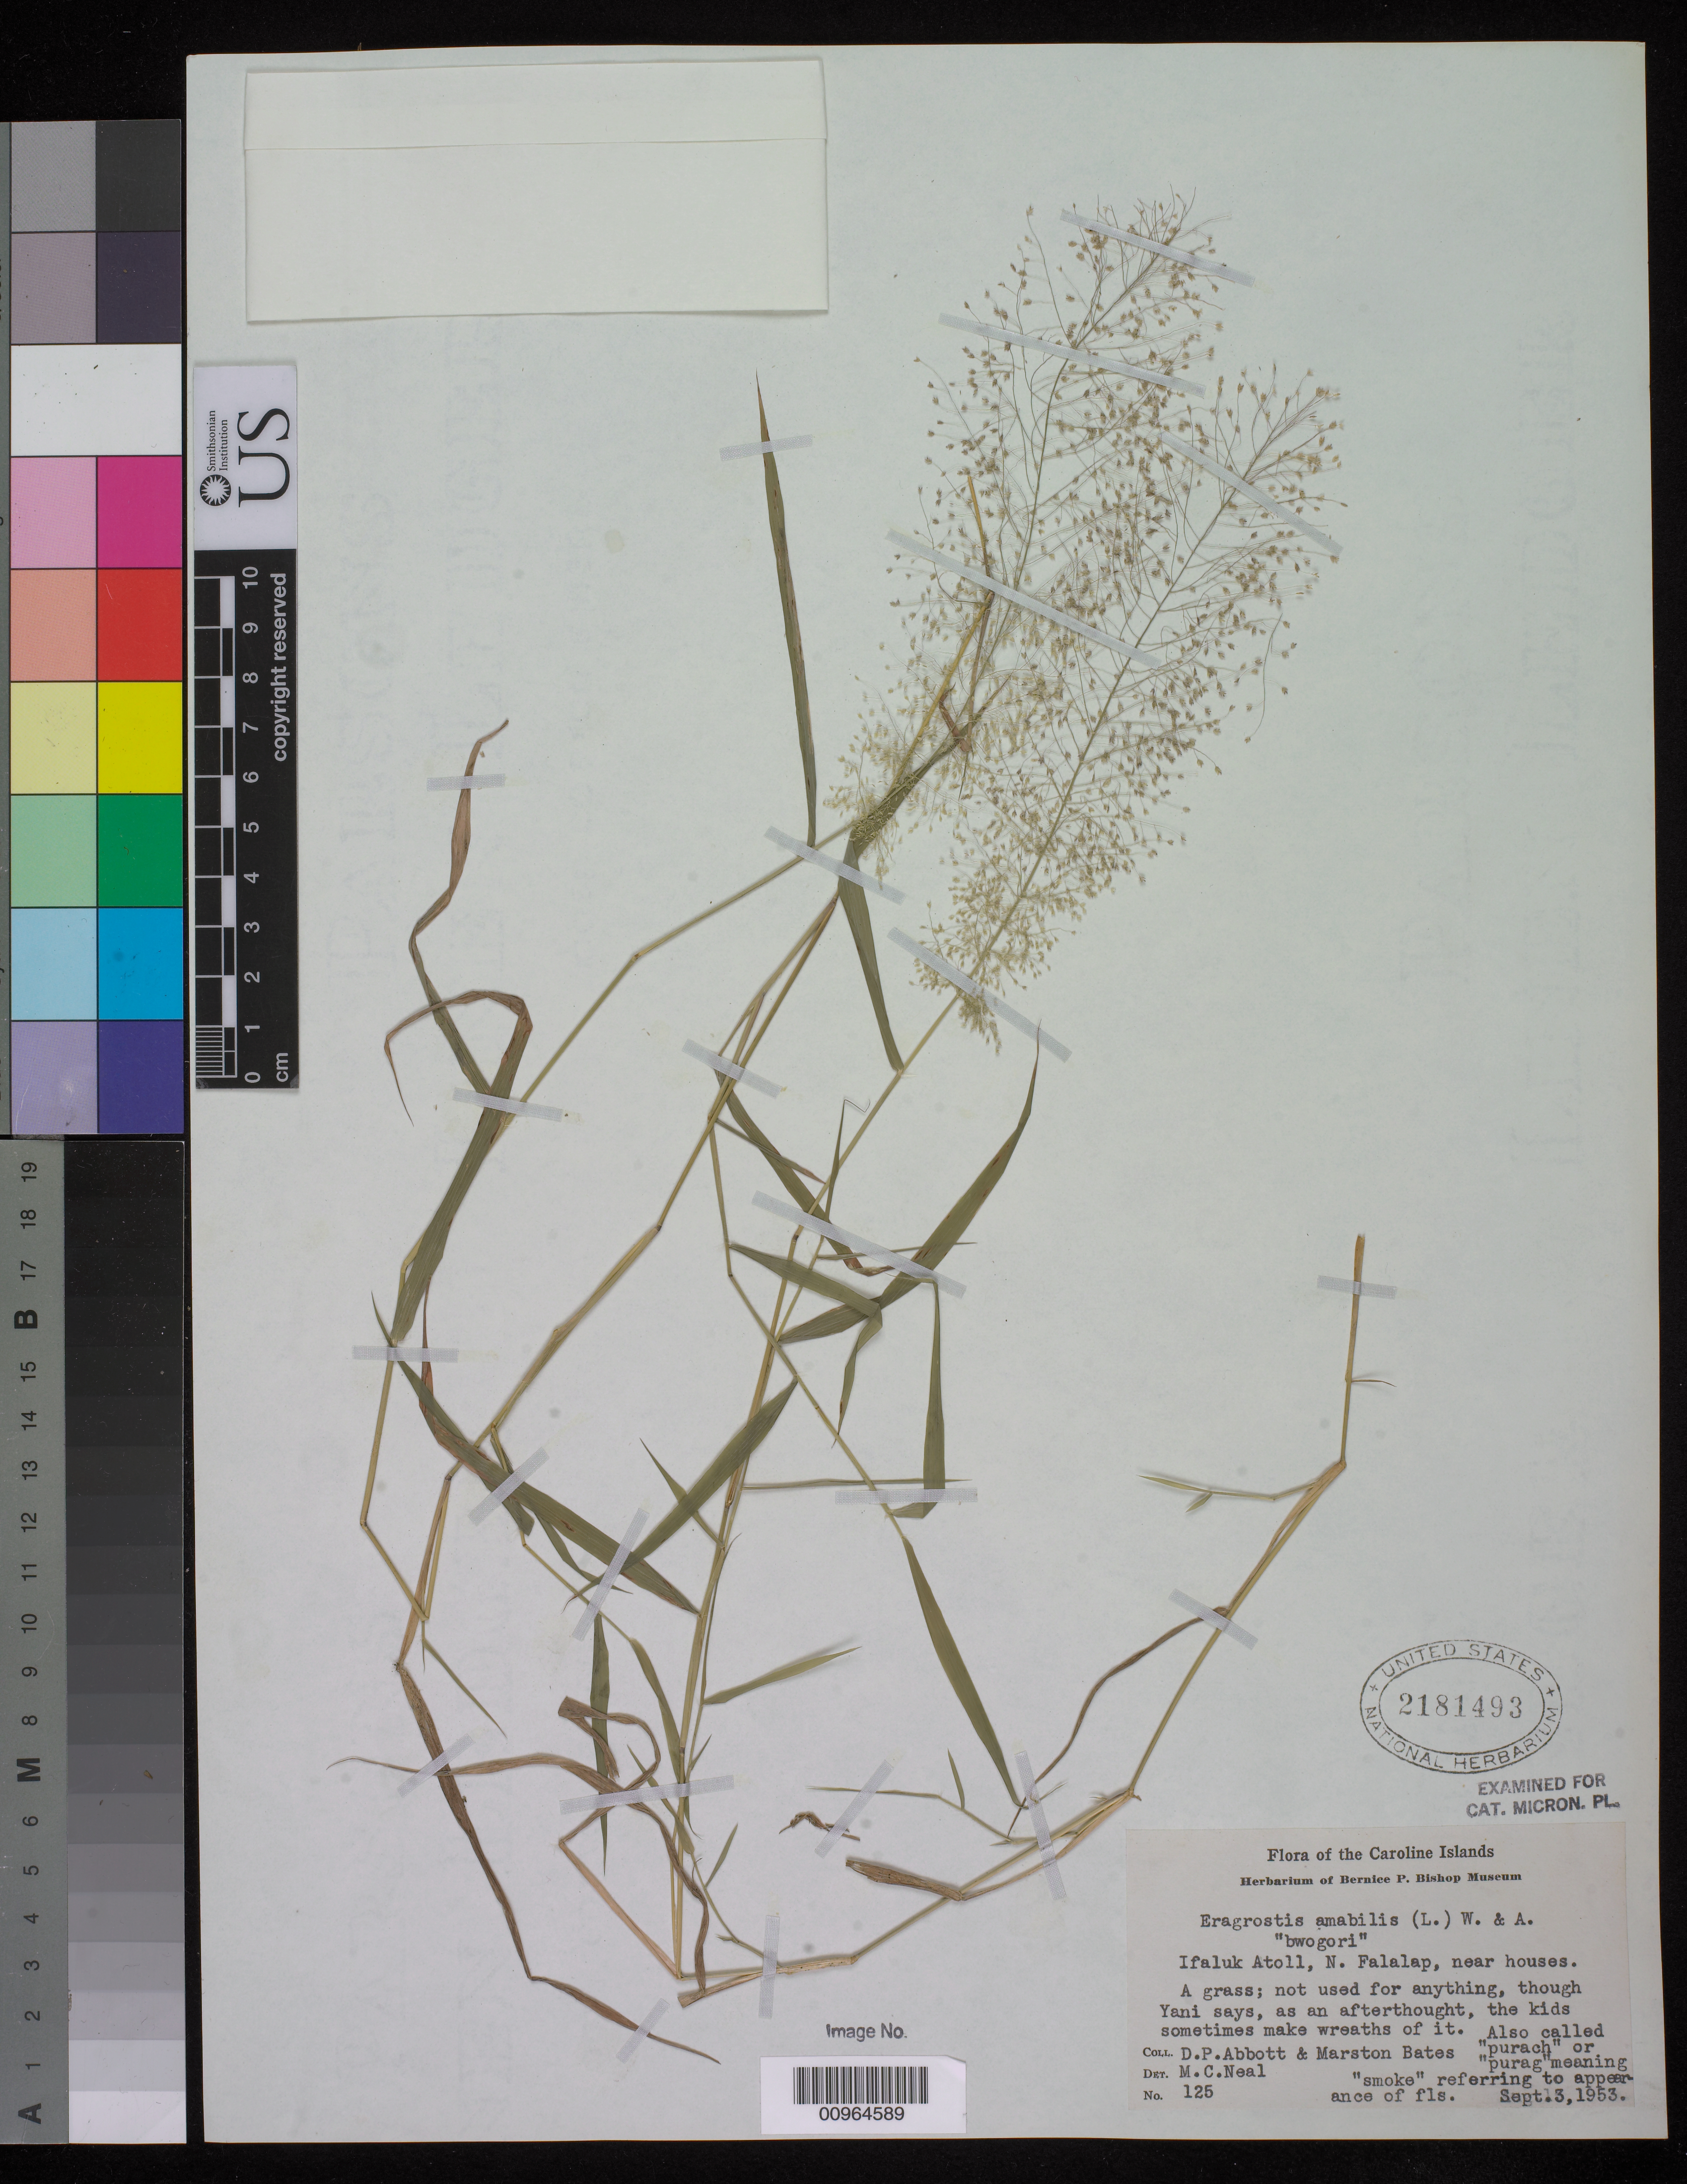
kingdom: Plantae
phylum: Tracheophyta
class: Liliopsida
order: Poales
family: Poaceae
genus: Eragrostis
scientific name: Eragrostis tenella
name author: (L.) P. Beauv. ex Roem. & Schult.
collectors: D. P. Abbott & M. Bates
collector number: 125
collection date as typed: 03 Sep 1953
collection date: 1953-09-03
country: Micronesia, Federated States of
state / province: Yap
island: Ifalik (Ifaluk) Atoll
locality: N. Falalap Islet, near houses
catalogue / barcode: US 2181493